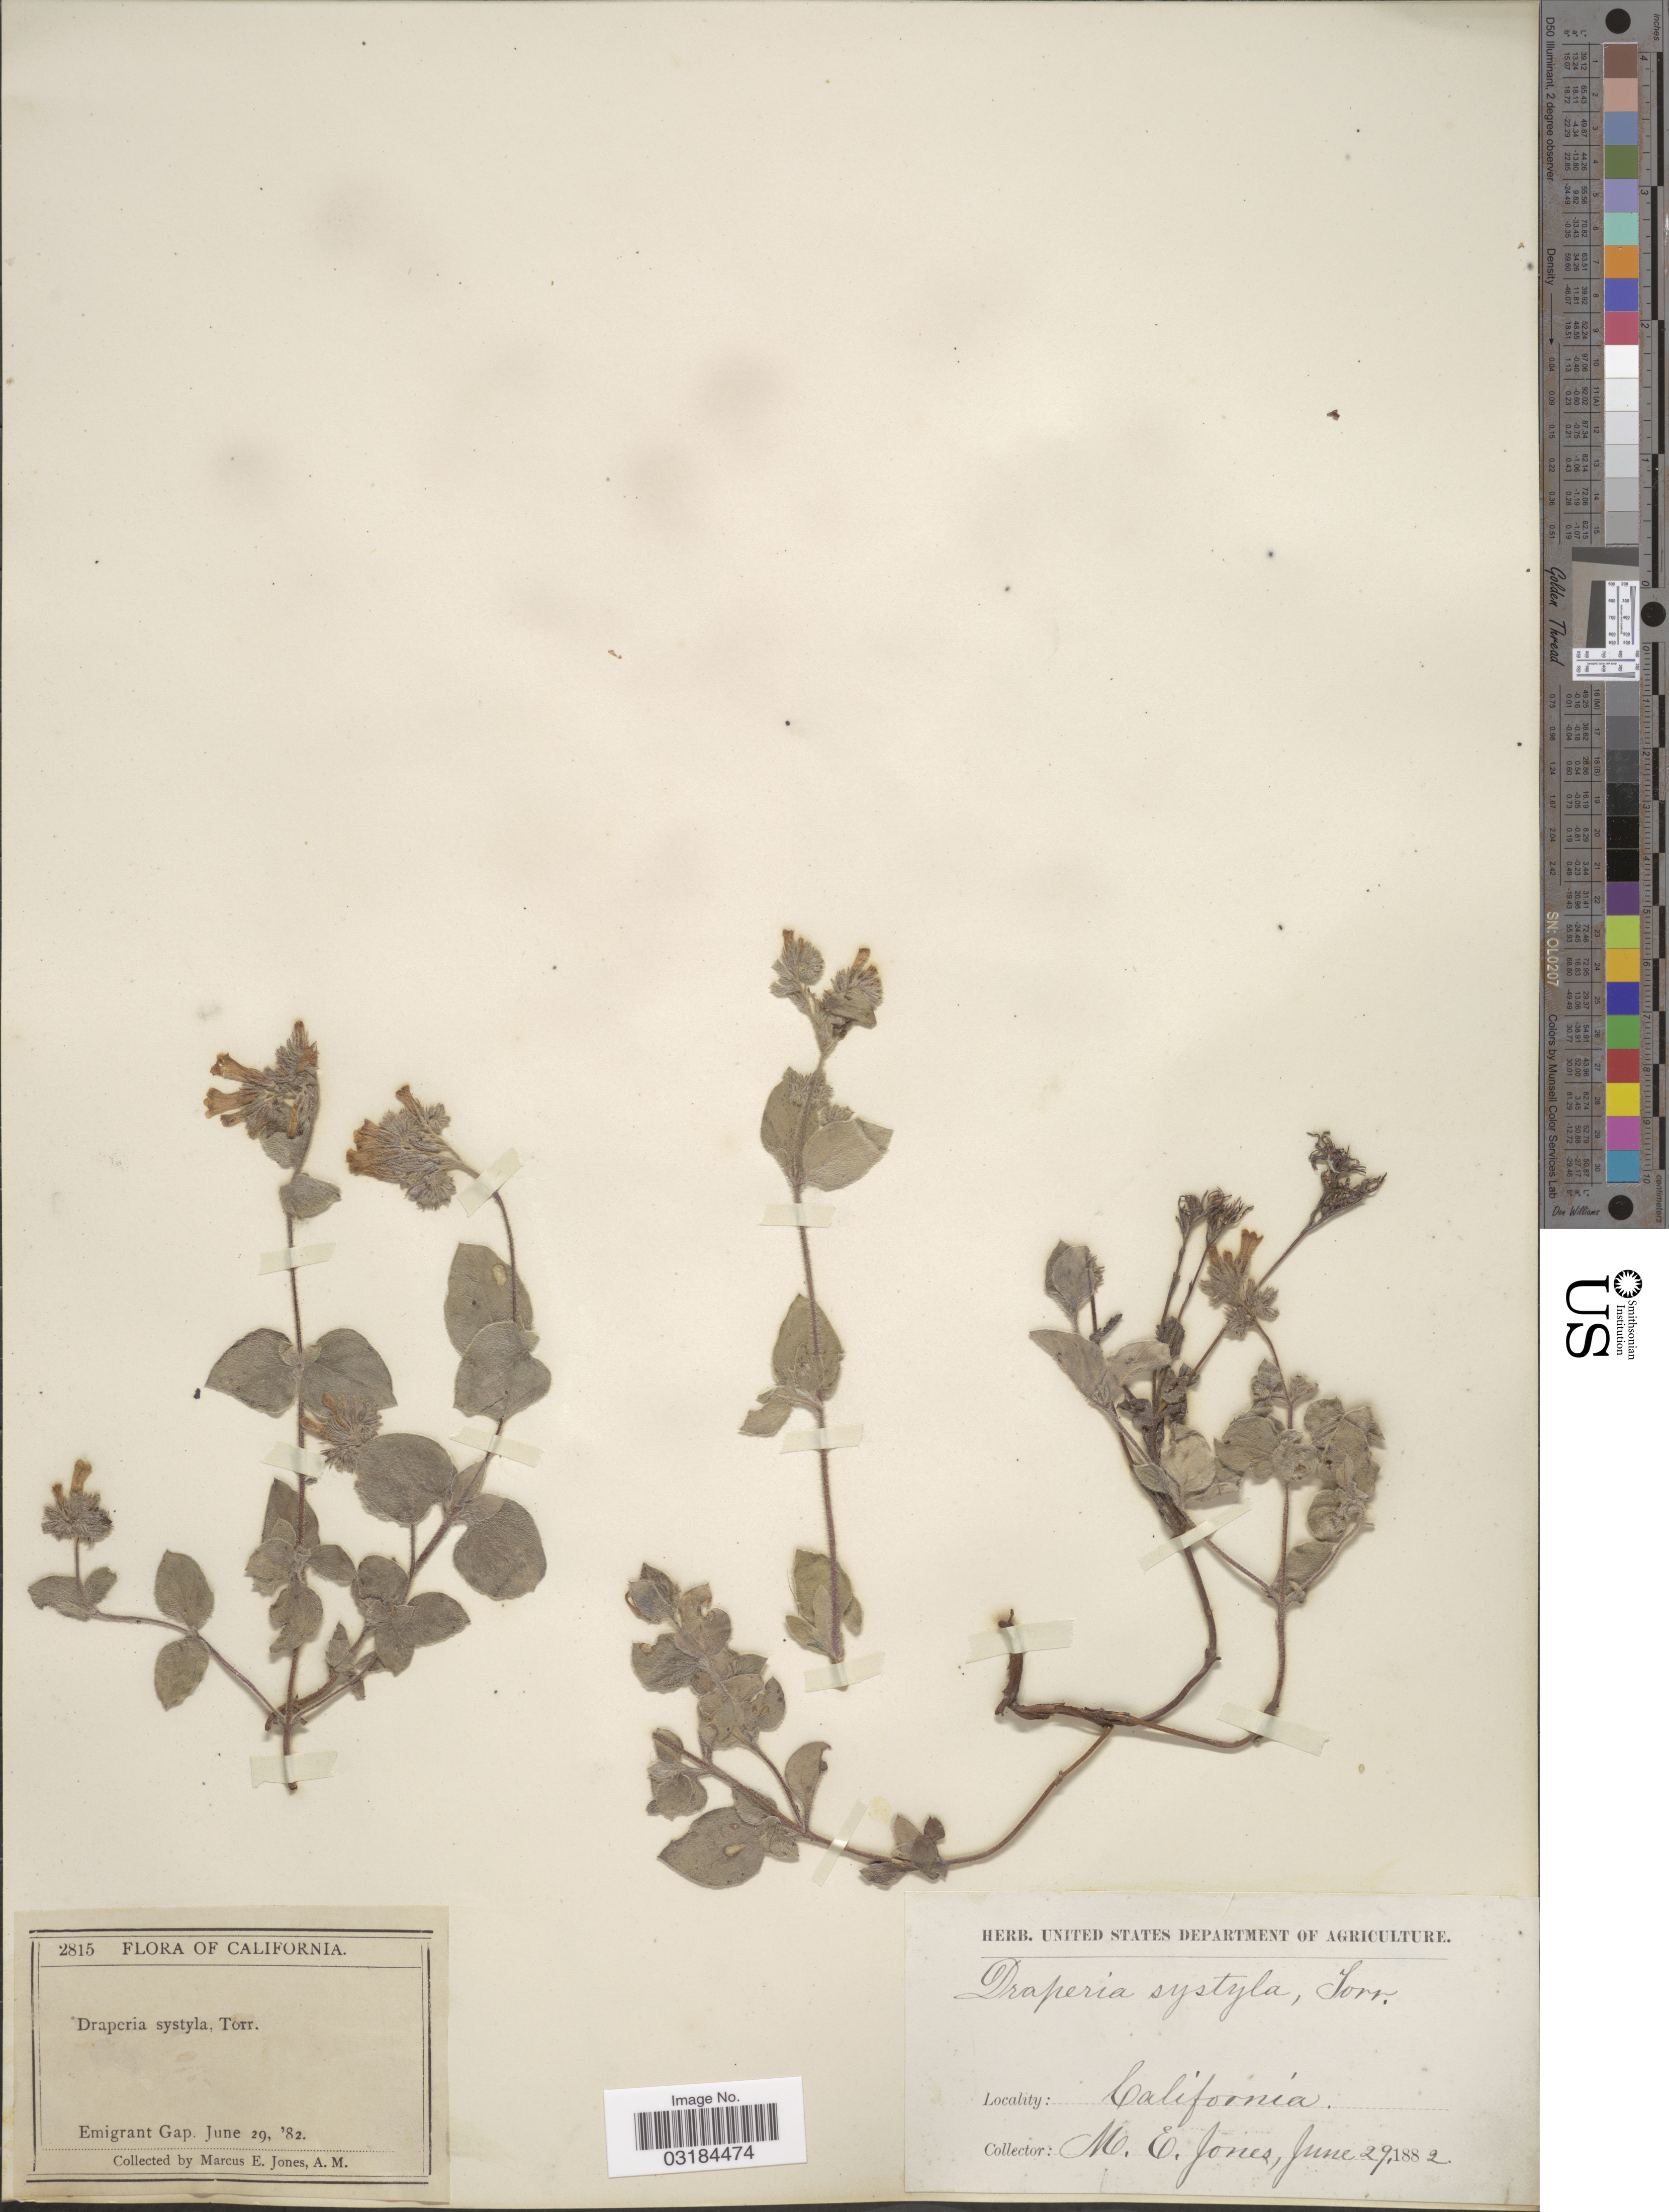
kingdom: Plantae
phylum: Tracheophyta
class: Magnoliopsida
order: Boraginales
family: Hydrophyllaceae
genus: Draperia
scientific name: Draperia systyla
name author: (A. Gray) Torr.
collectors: M. E. Jones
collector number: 2815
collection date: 1882-06-29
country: United States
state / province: California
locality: Emigrant Gap.